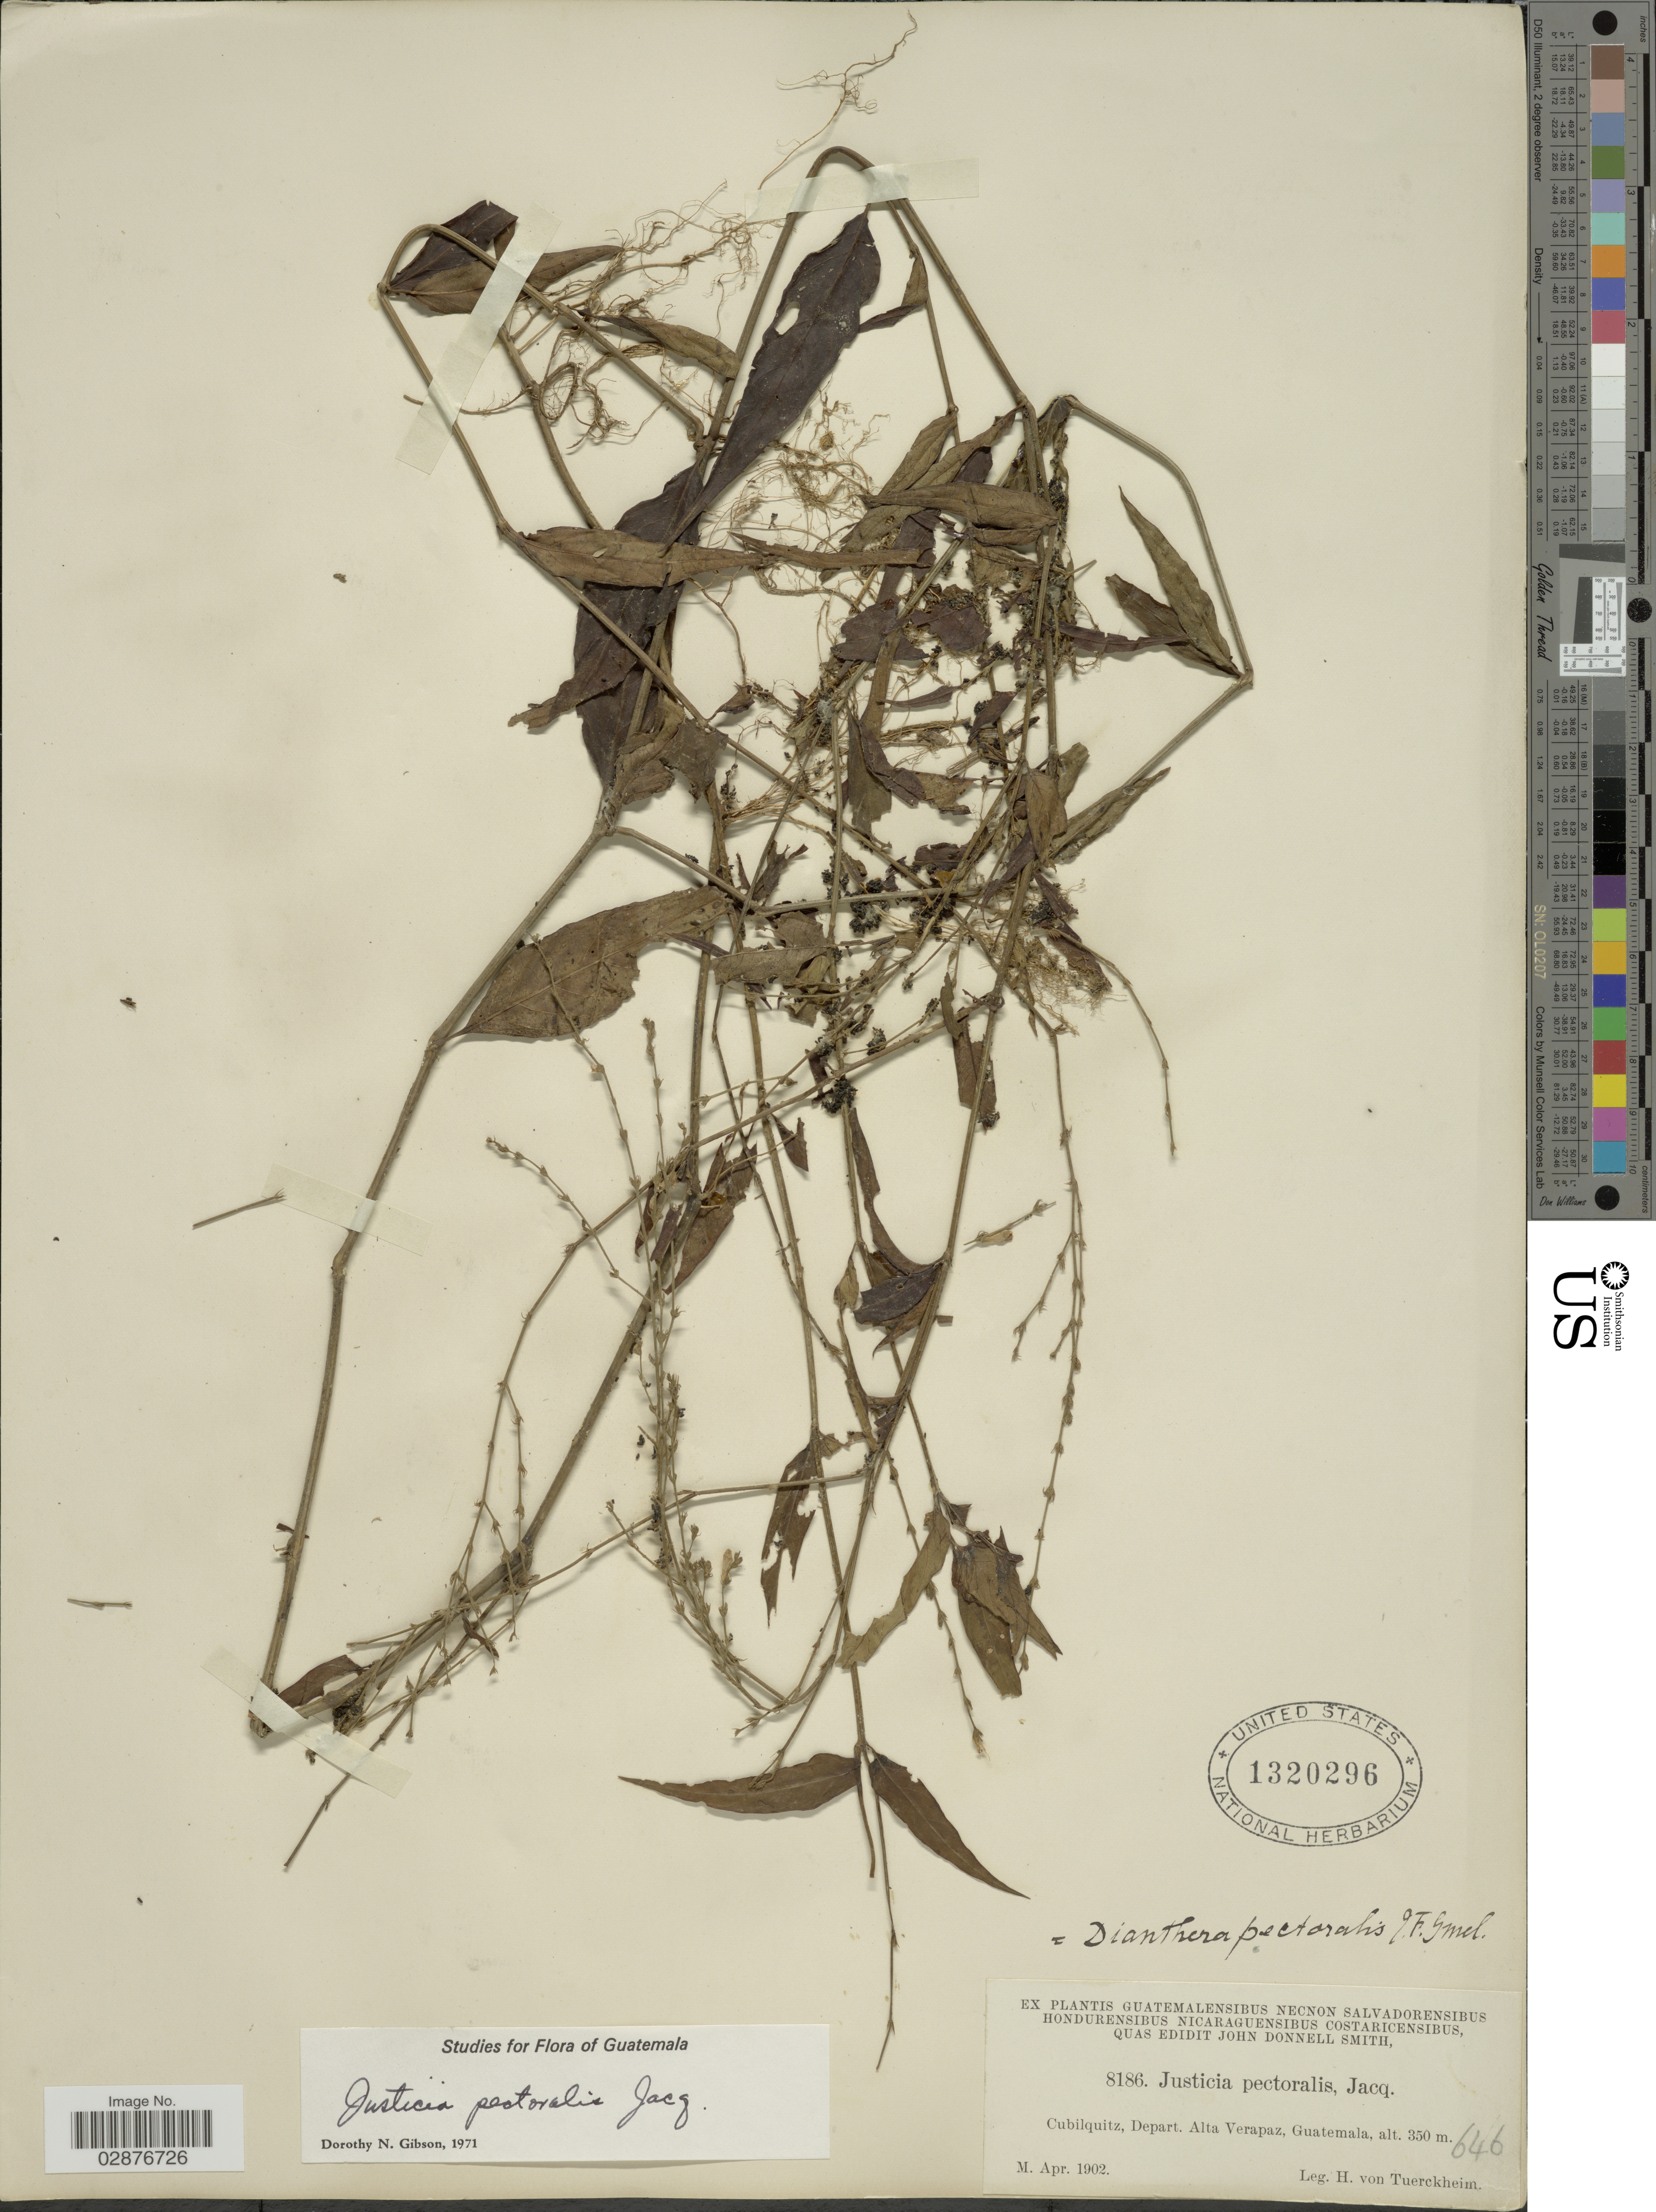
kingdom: Plantae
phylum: Tracheophyta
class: Magnoliopsida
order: Lamiales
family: Acanthaceae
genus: Justicia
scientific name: Justicia pectoralis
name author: Jacq.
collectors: H. von Türckheim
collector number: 8186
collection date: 1902-04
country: Guatemala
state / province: Alta Verapaz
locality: Cubilquitz, Depart. Alta Verapaz.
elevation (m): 350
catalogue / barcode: US 1320296